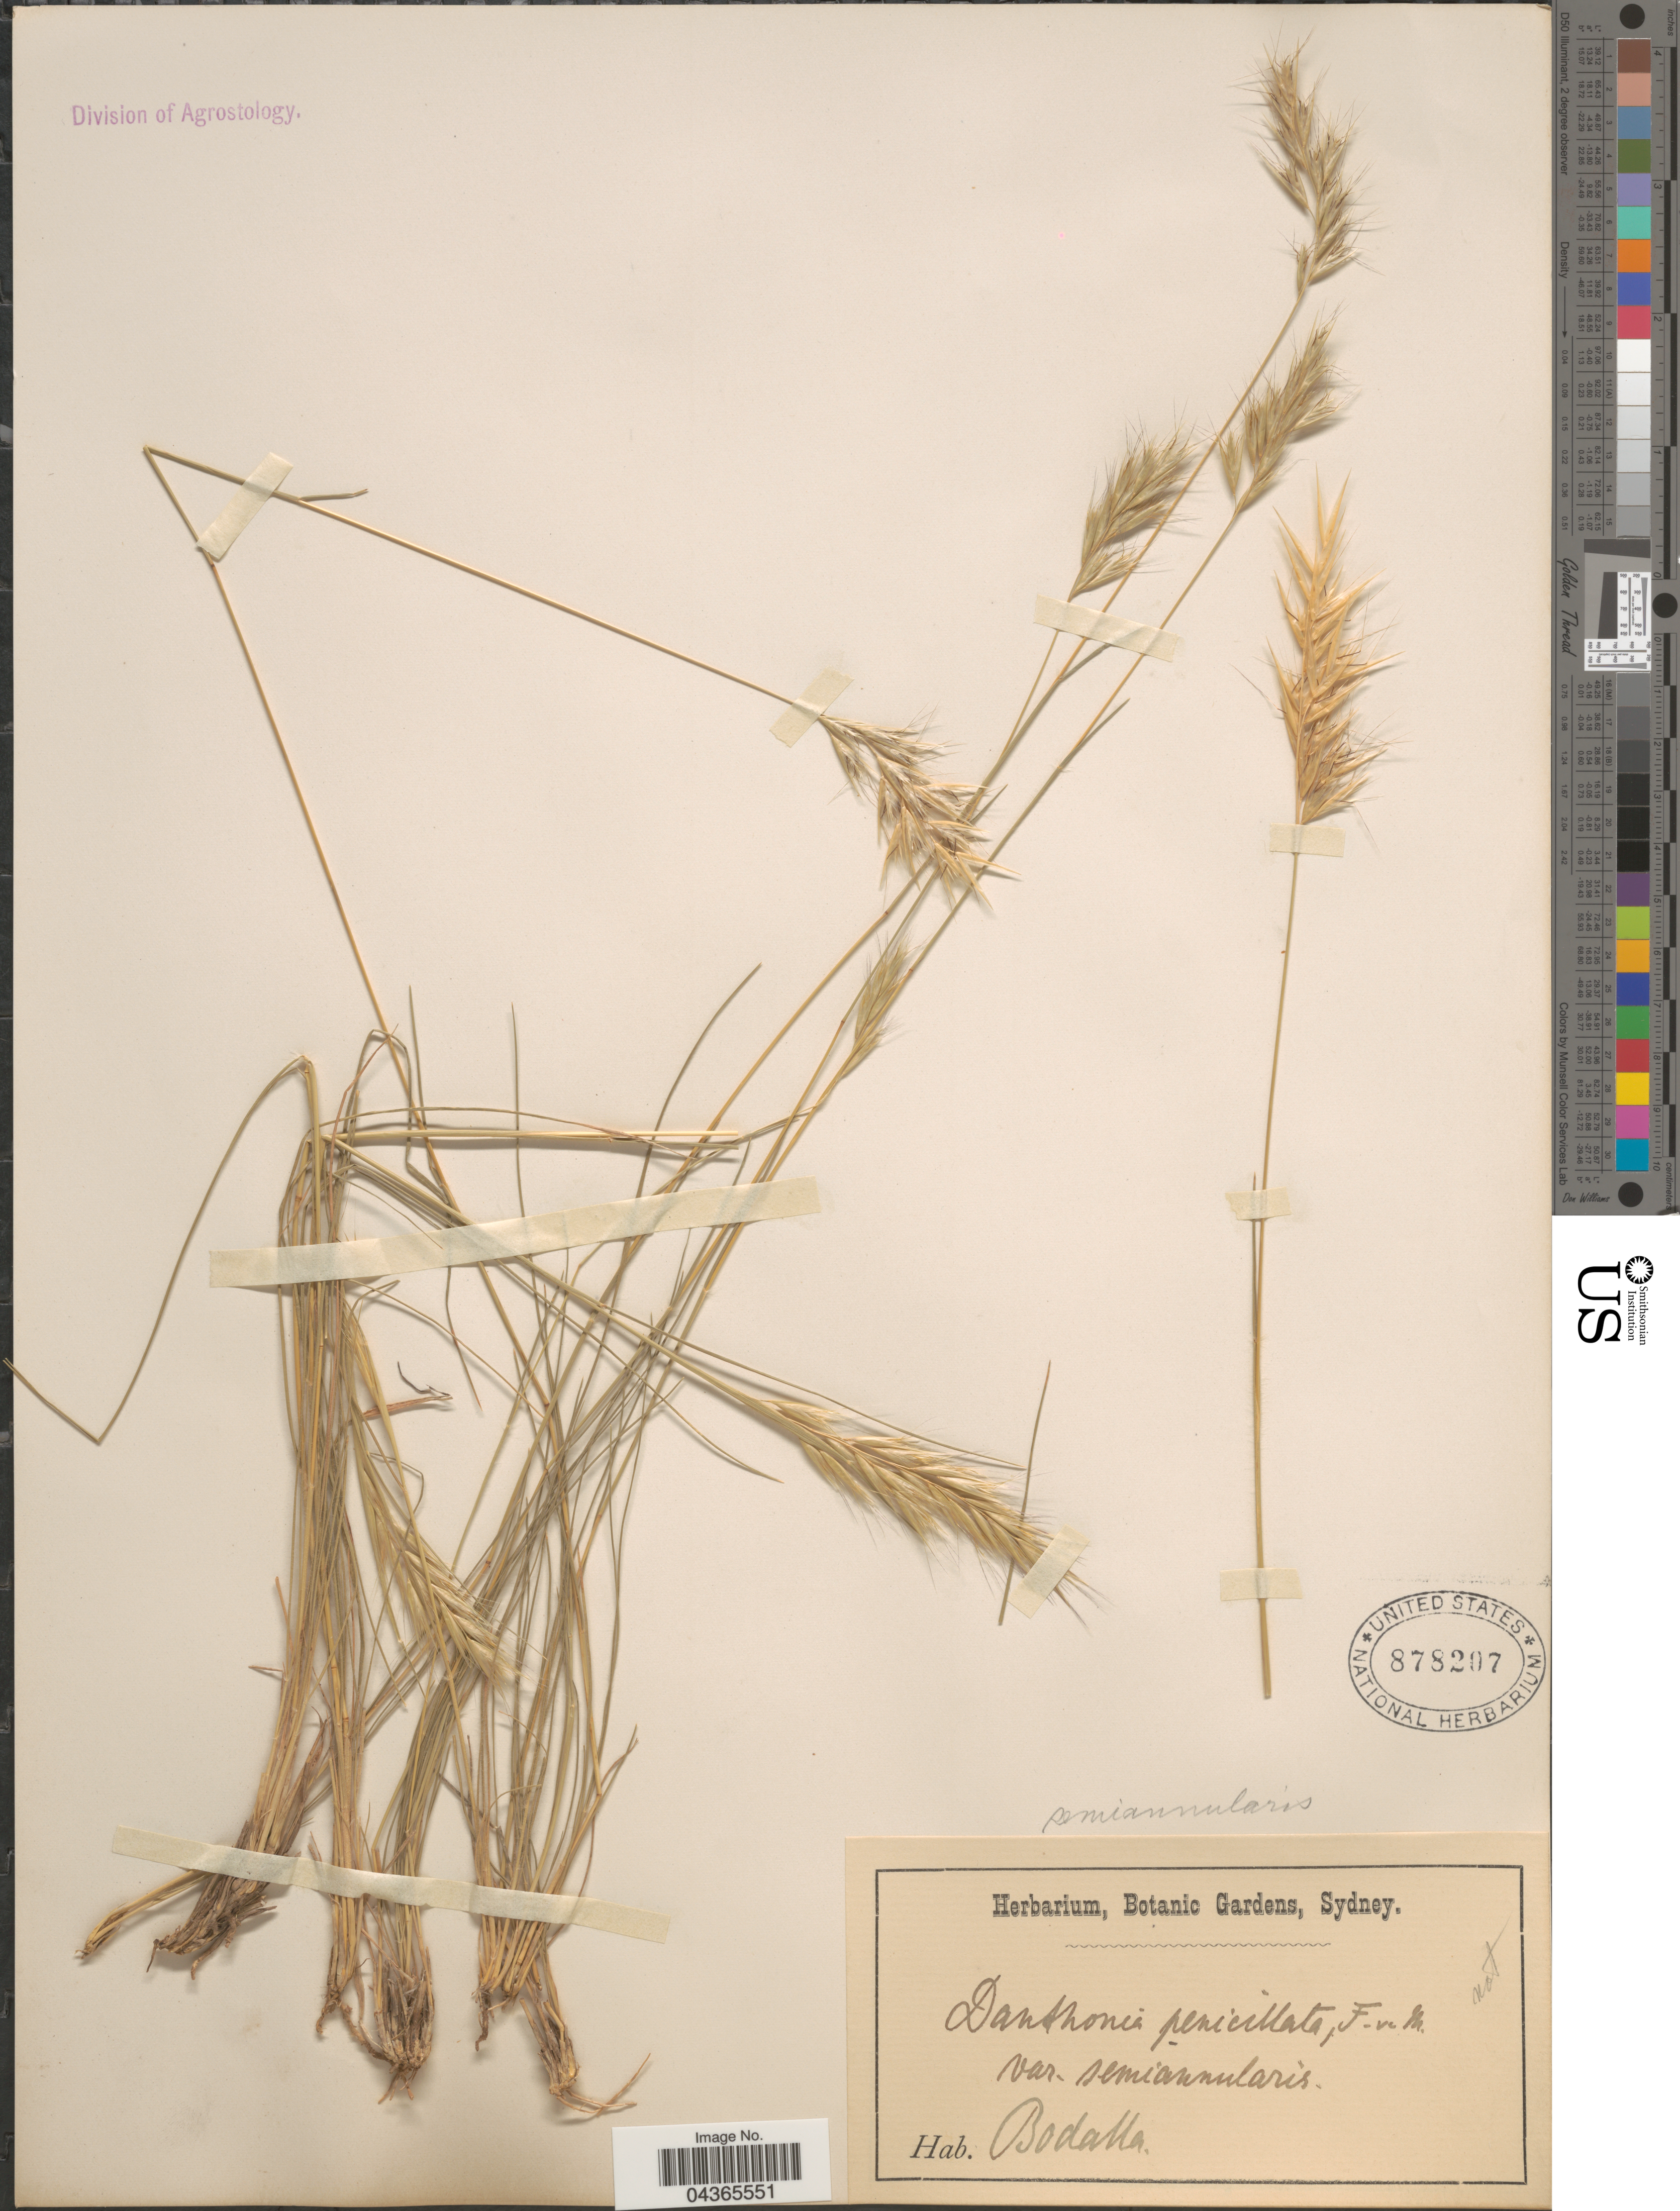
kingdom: Plantae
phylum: Tracheophyta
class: Liliopsida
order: Poales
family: Poaceae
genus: Rytidosperma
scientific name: Rytidosperma semiannulare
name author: (Labill.) Connor & Edgar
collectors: ex Herb. Bot. Gard. Sydney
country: Australia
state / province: New South Wales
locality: Bodalla.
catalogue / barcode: US 878207